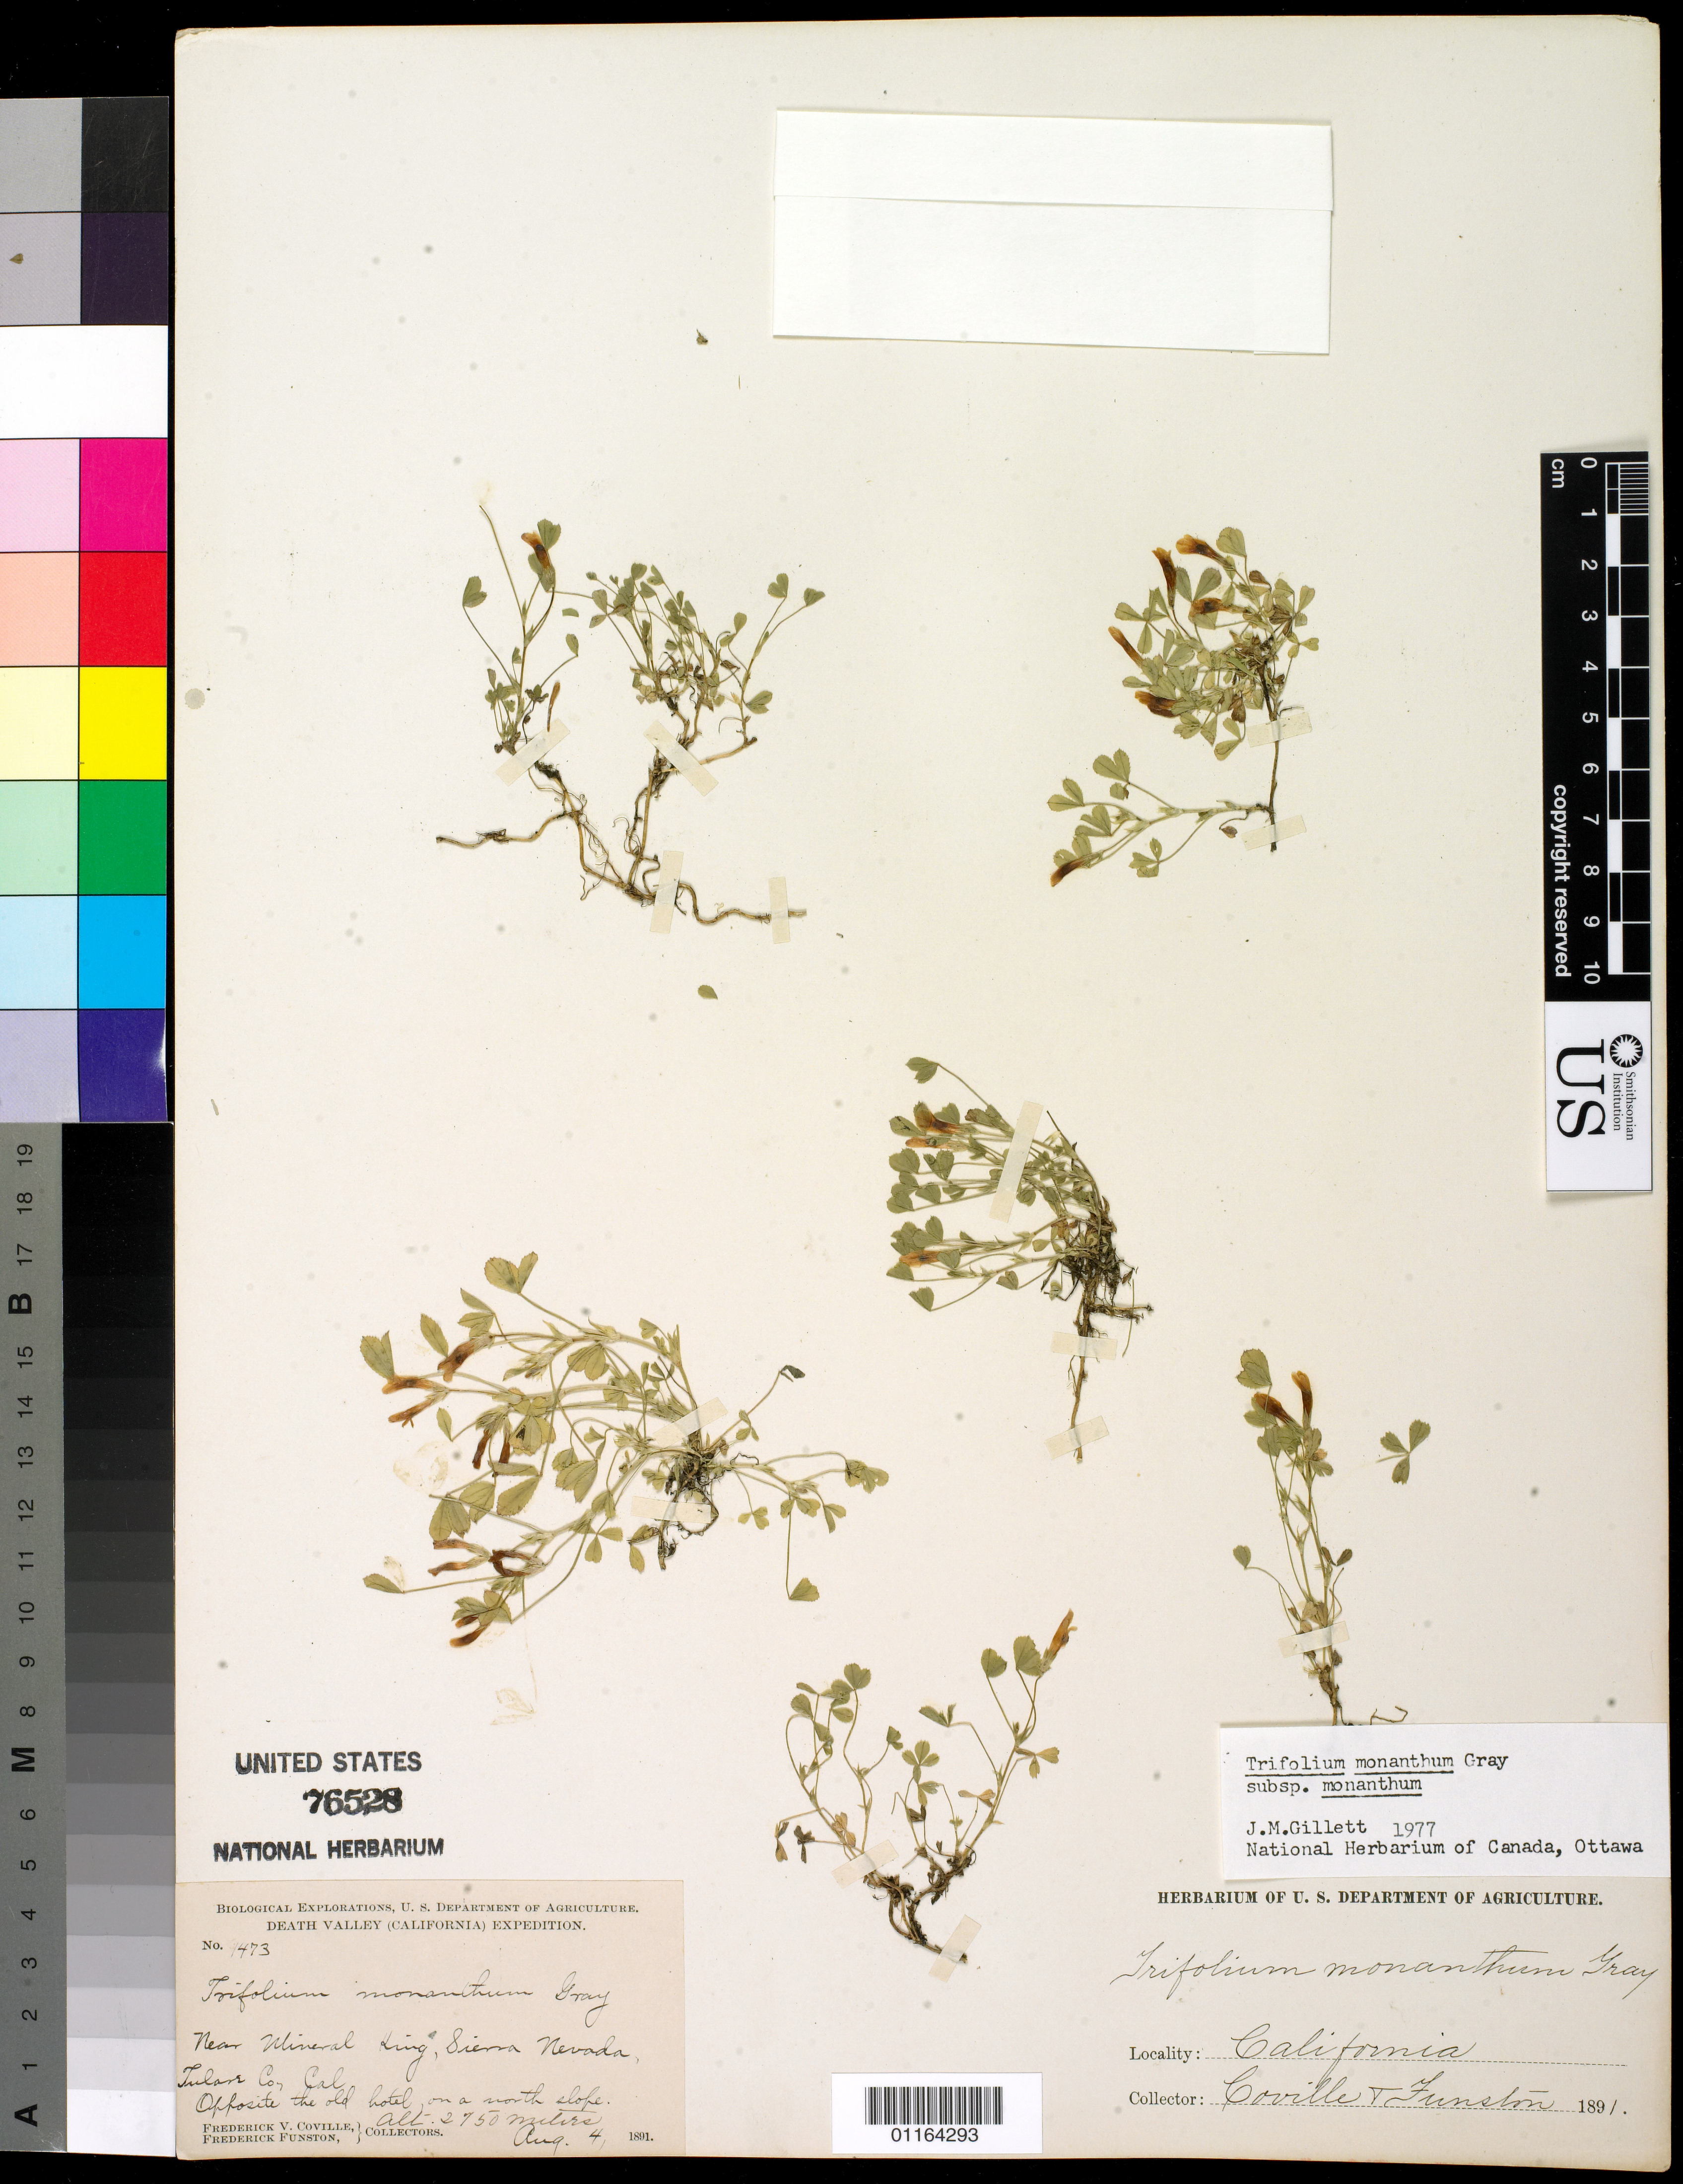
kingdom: Plantae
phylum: Tracheophyta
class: Magnoliopsida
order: Fabales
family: Fabaceae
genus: Trifolium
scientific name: Trifolium monanthum subsp. monanthum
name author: A. Gray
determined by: Gillett, J. M.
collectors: F. V. Coville & F. Funston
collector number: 1473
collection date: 1891-08-04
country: United States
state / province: California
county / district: Tulare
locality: Near Mineral King, Sierra Nevada; opposite the old hotel on a north slope.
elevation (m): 2750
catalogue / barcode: US 76528